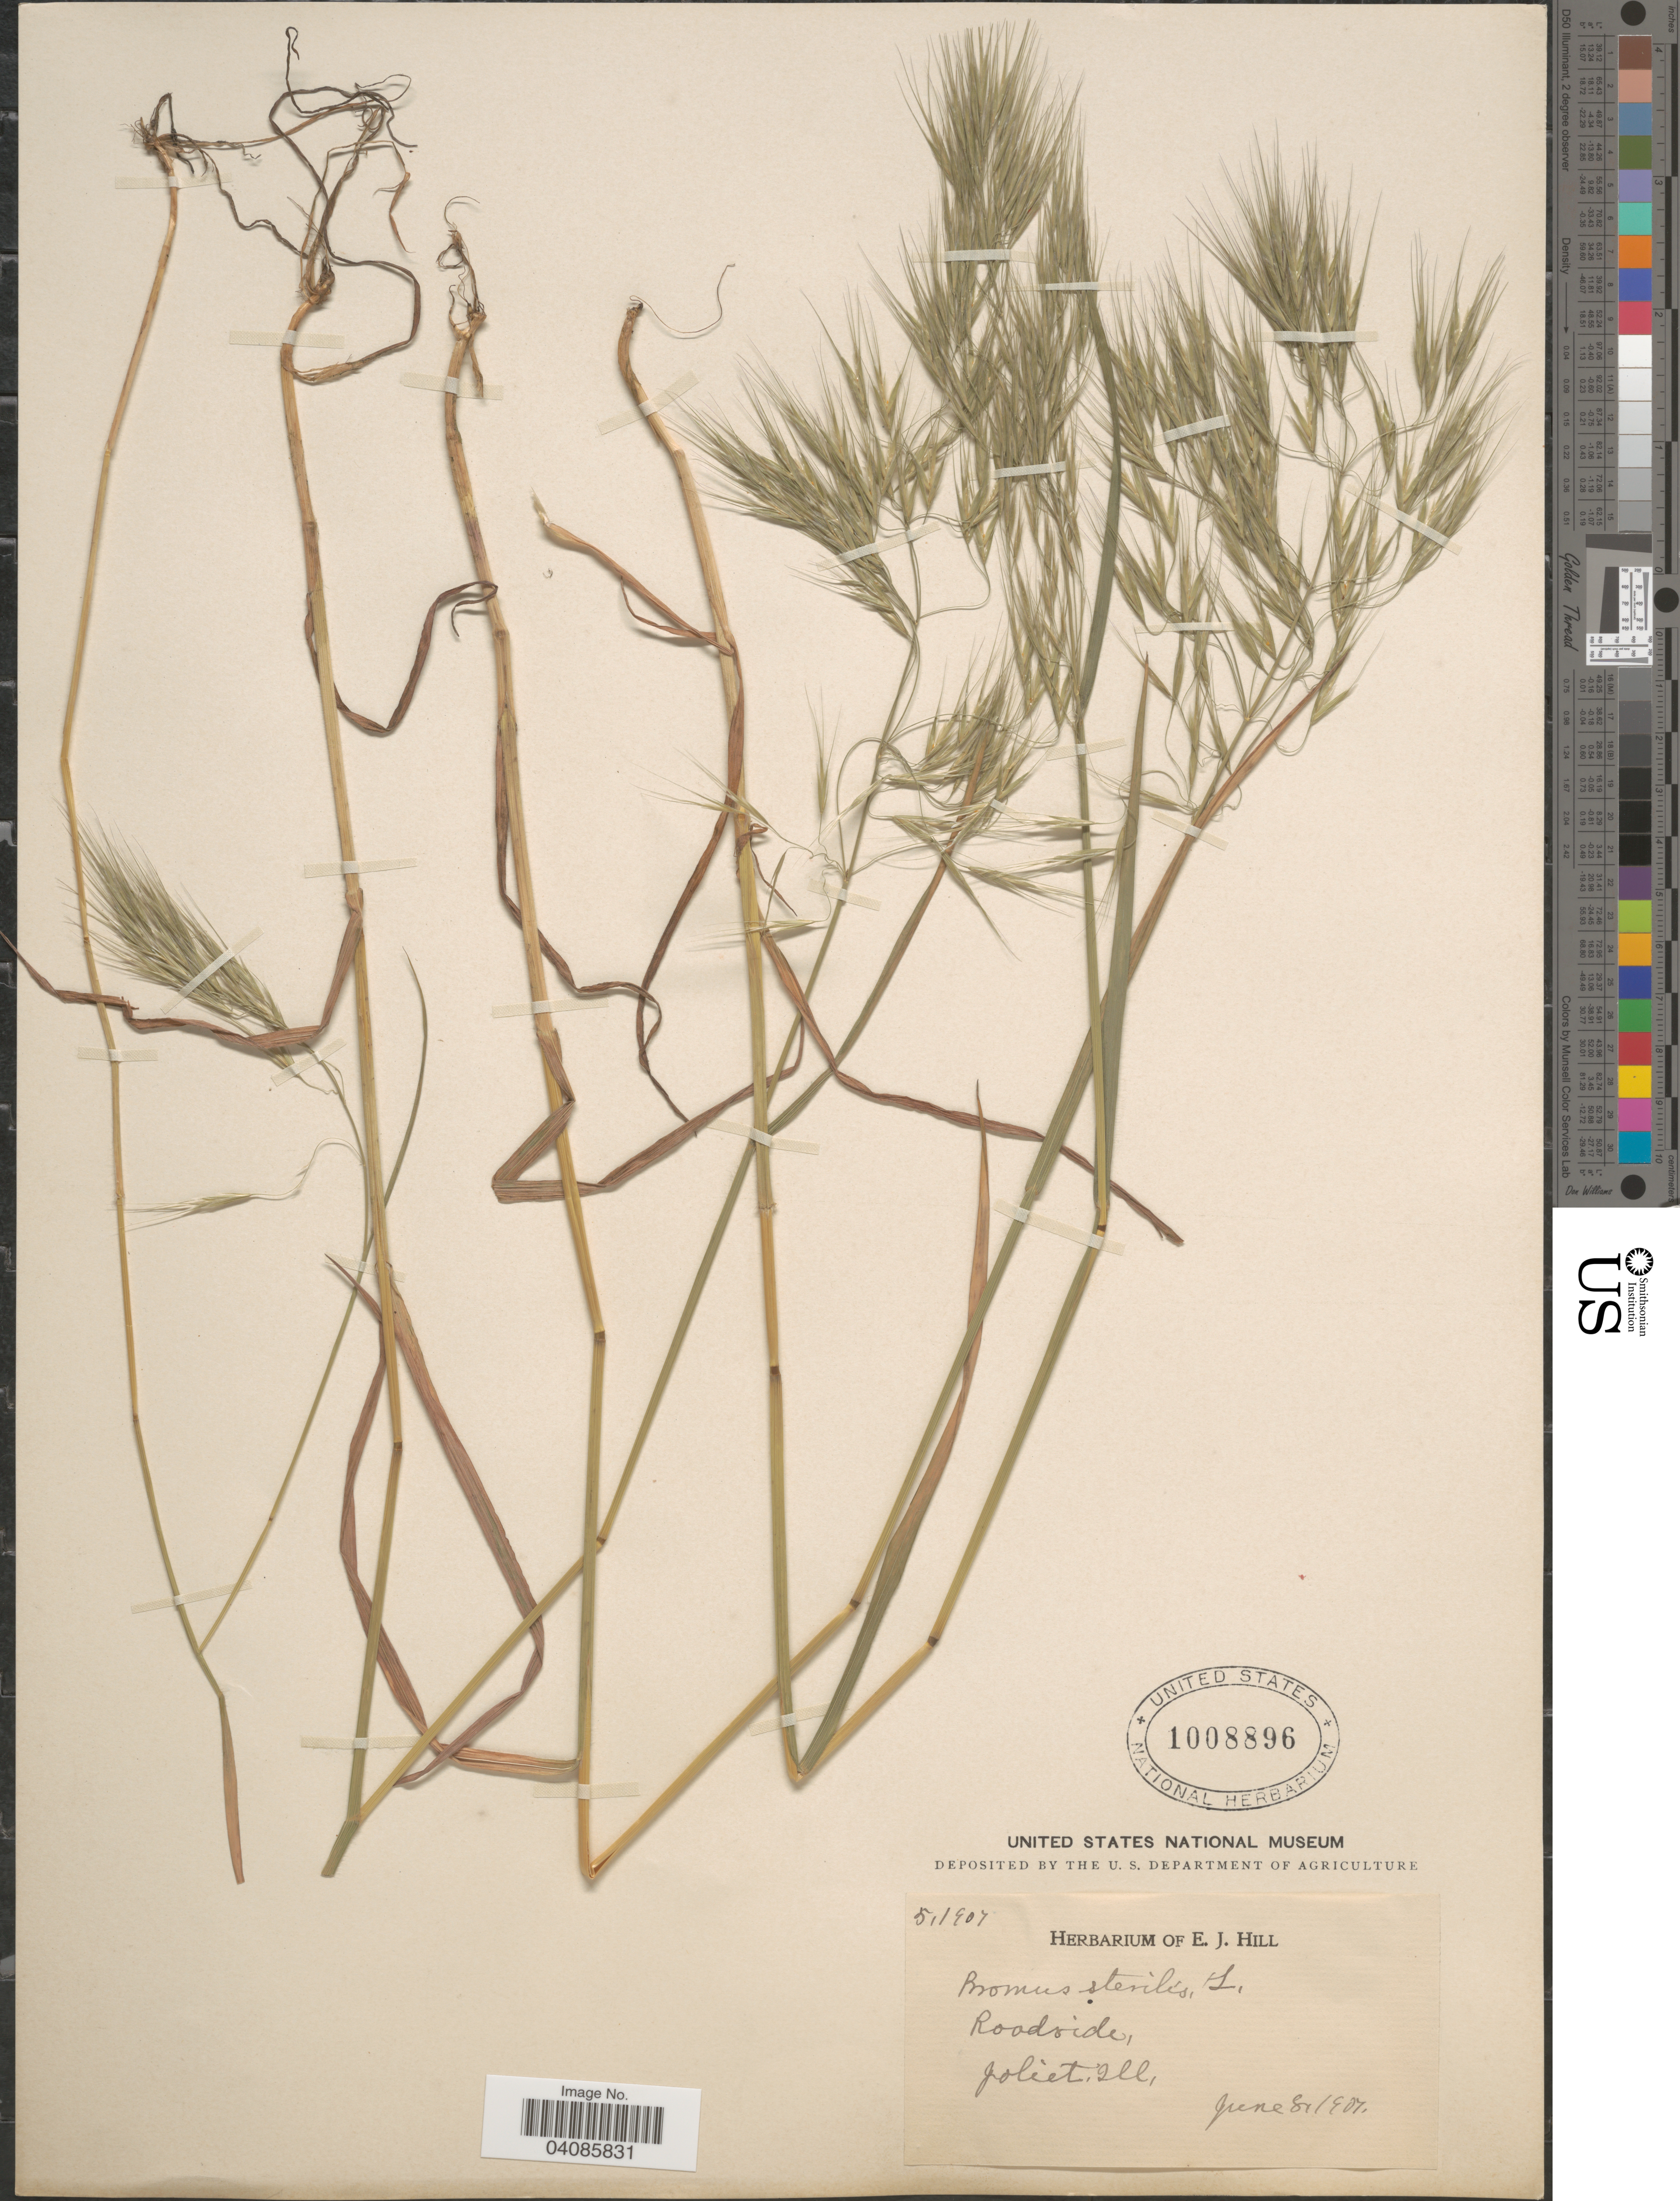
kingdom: Plantae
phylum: Tracheophyta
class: Liliopsida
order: Poales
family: Poaceae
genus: Bromus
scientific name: Bromus tectorum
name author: L.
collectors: Ex herb. E. J. Hill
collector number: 51907?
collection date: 1901-06-08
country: United States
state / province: Illinois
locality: Roadside, Joliet.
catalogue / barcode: US 1008896